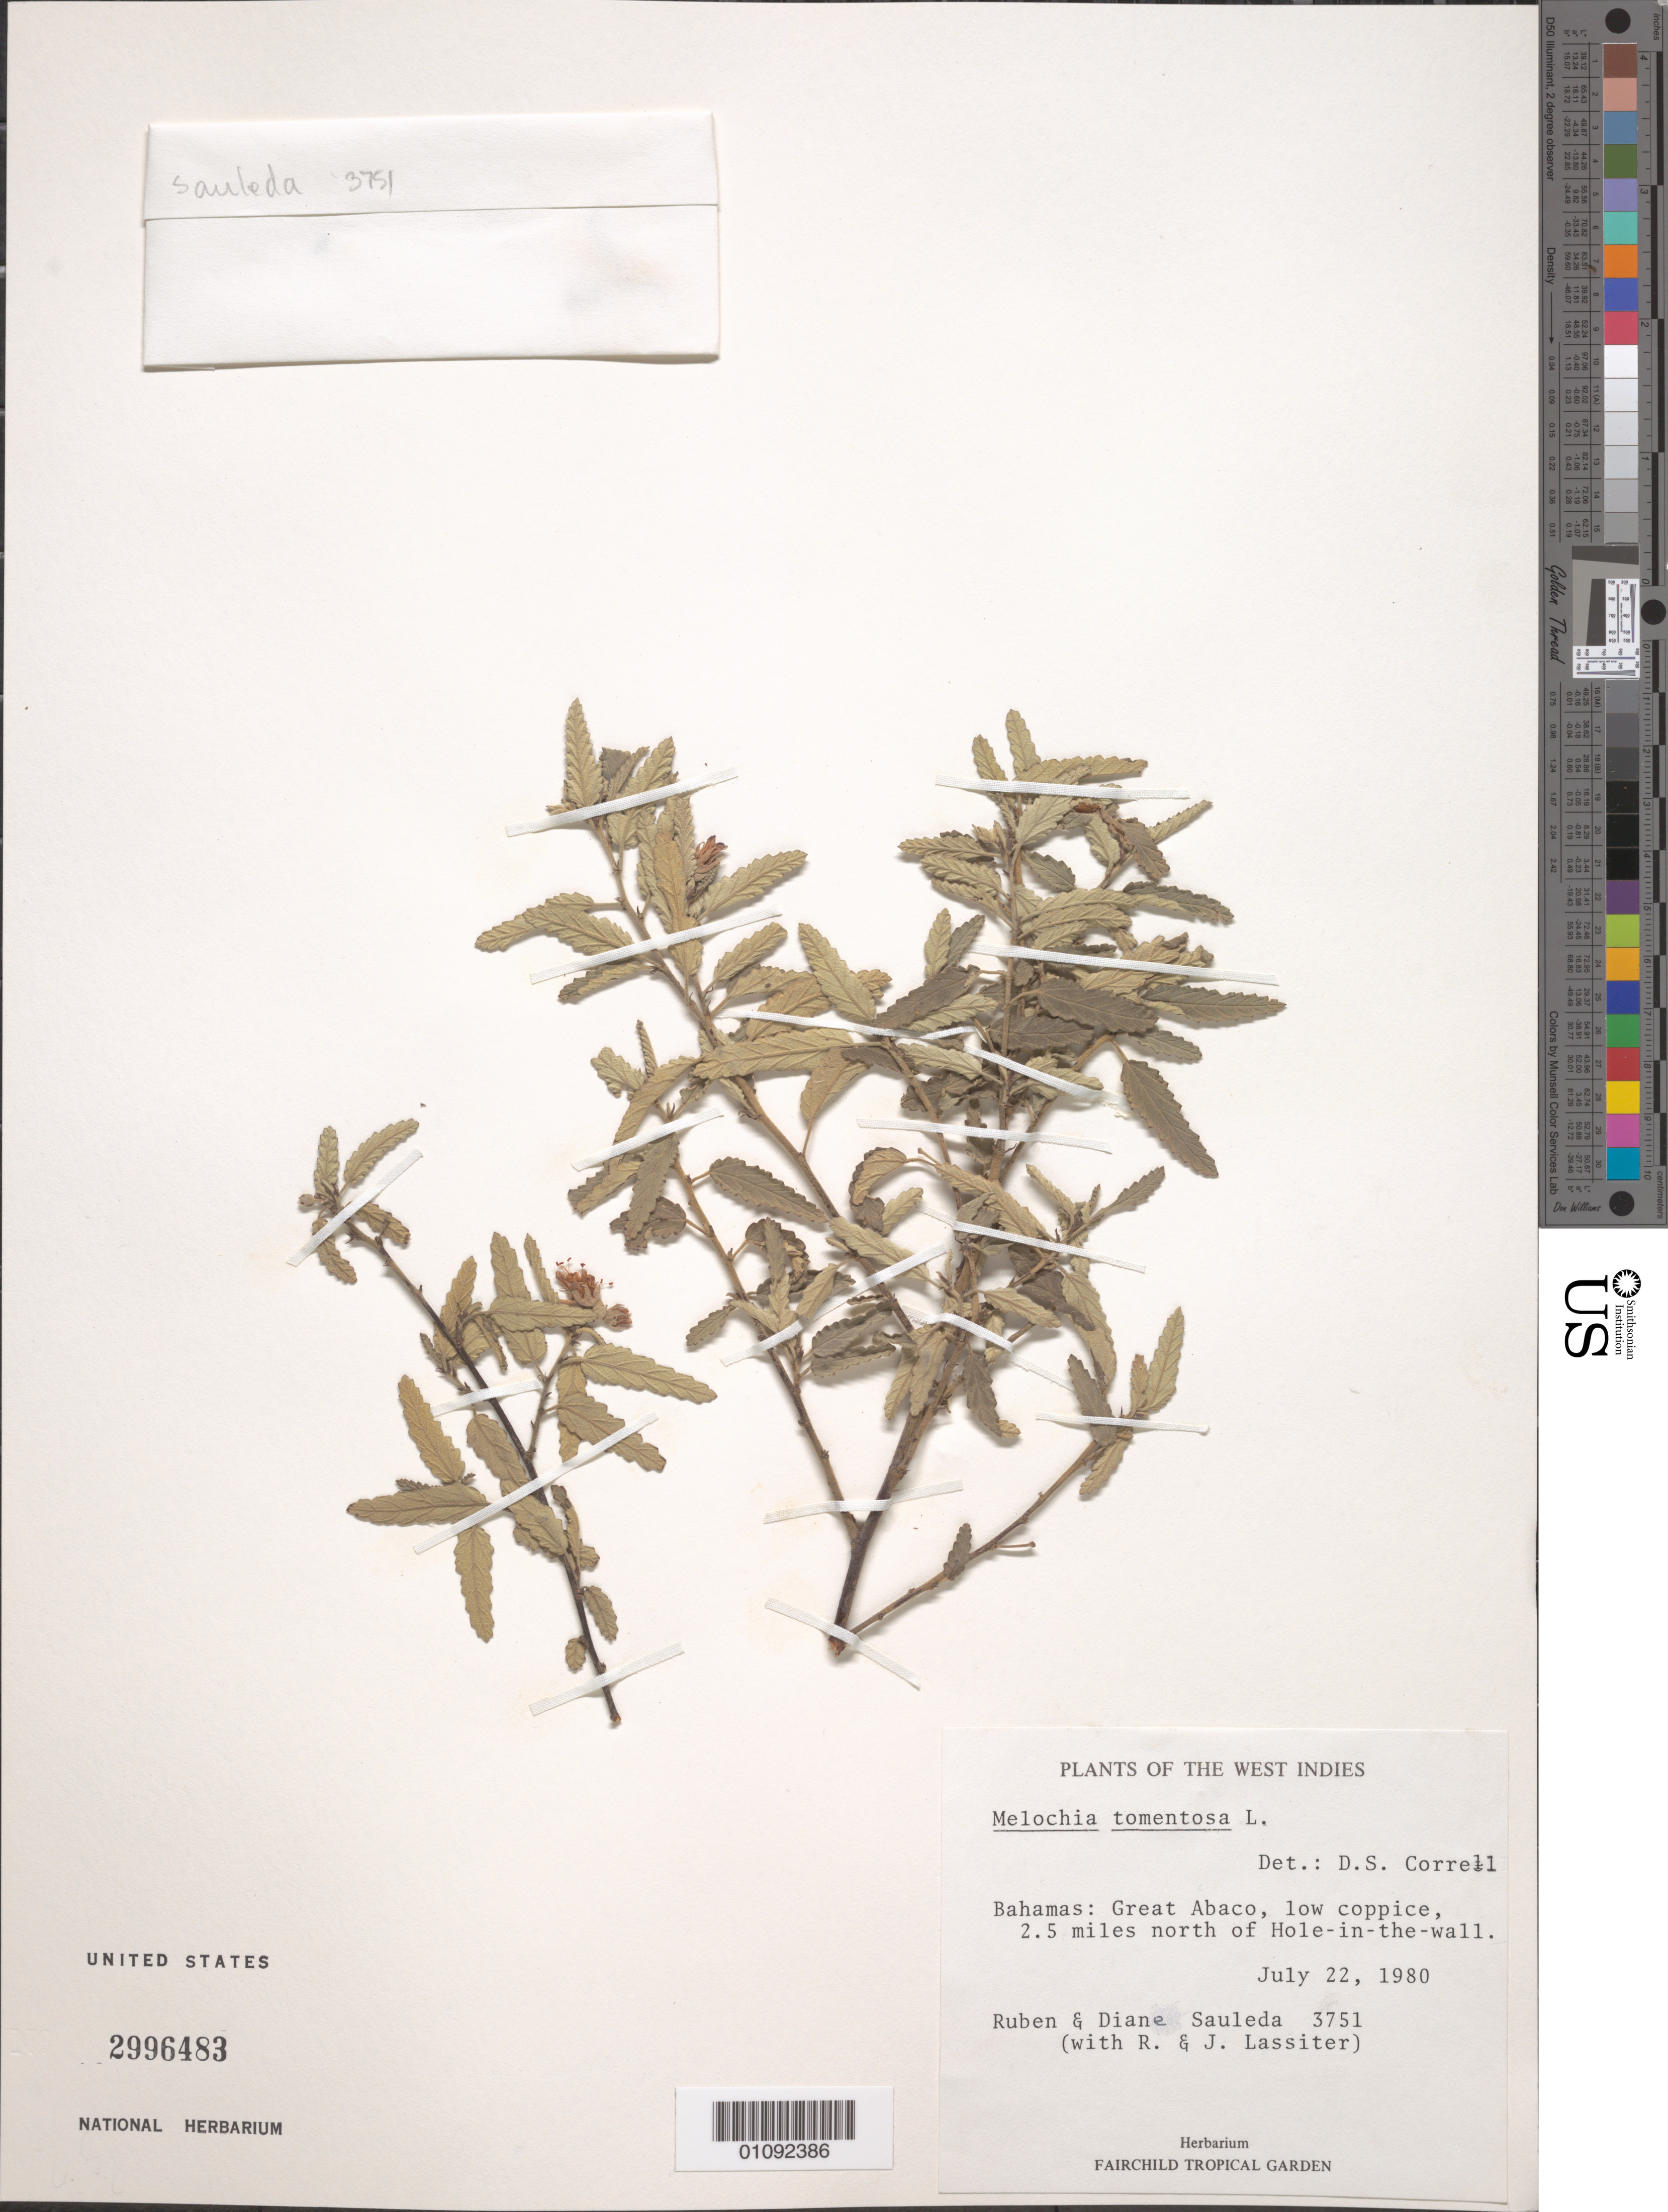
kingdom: Plantae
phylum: Tracheophyta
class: Magnoliopsida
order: Malvales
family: Malvaceae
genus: Melochia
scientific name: Melochia tomentosa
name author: L.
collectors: R. Sauleda, D. K. Sauleda, R. Lassiter & J. Lassiter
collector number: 3751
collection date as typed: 22 Jul 1980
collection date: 1980-07-22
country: Bahamas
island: Great Abaco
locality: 2.5 miles N of Hole-in-the-wall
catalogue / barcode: US 2996483